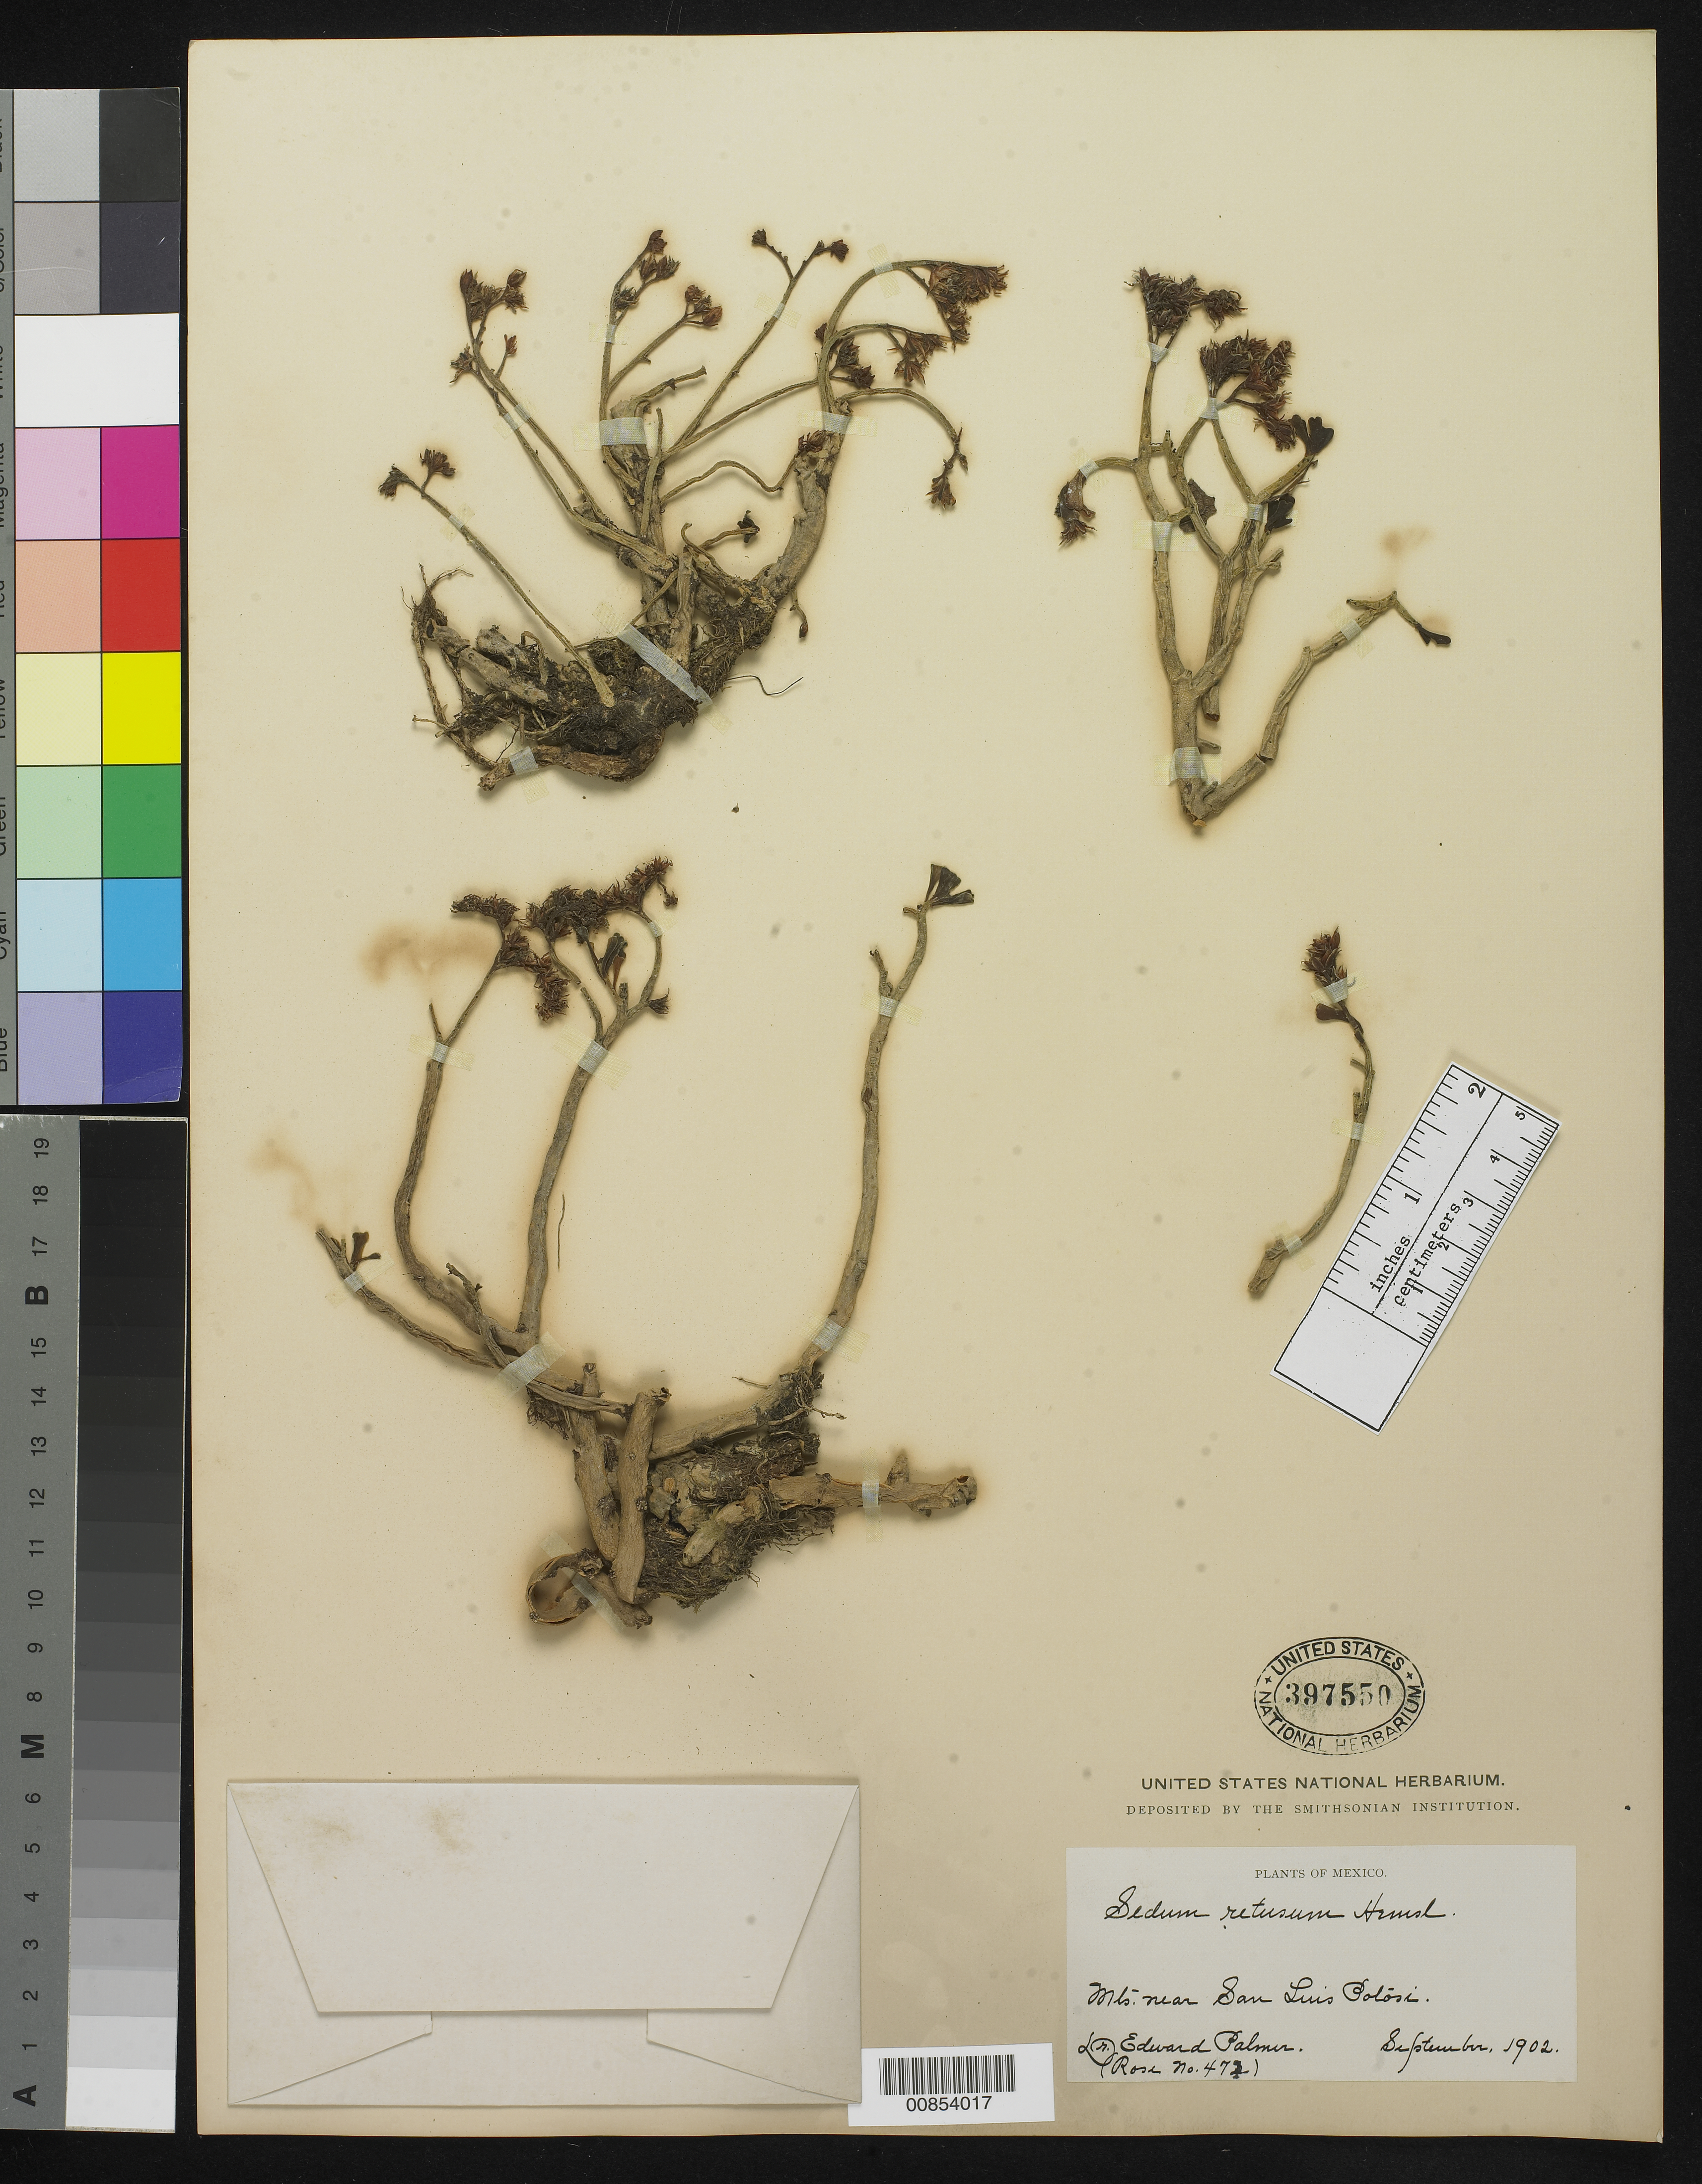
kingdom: Plantae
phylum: Tracheophyta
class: Magnoliopsida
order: Saxifragales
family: Crassulaceae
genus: Sedum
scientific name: Sedum retusum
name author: Hemsl.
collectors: E. Palmer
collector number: (Rose 472)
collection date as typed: Sep 1902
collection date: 1902-09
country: Mexico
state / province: San Luis Potosí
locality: Mts. near San Luis Potosí.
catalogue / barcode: US 397550